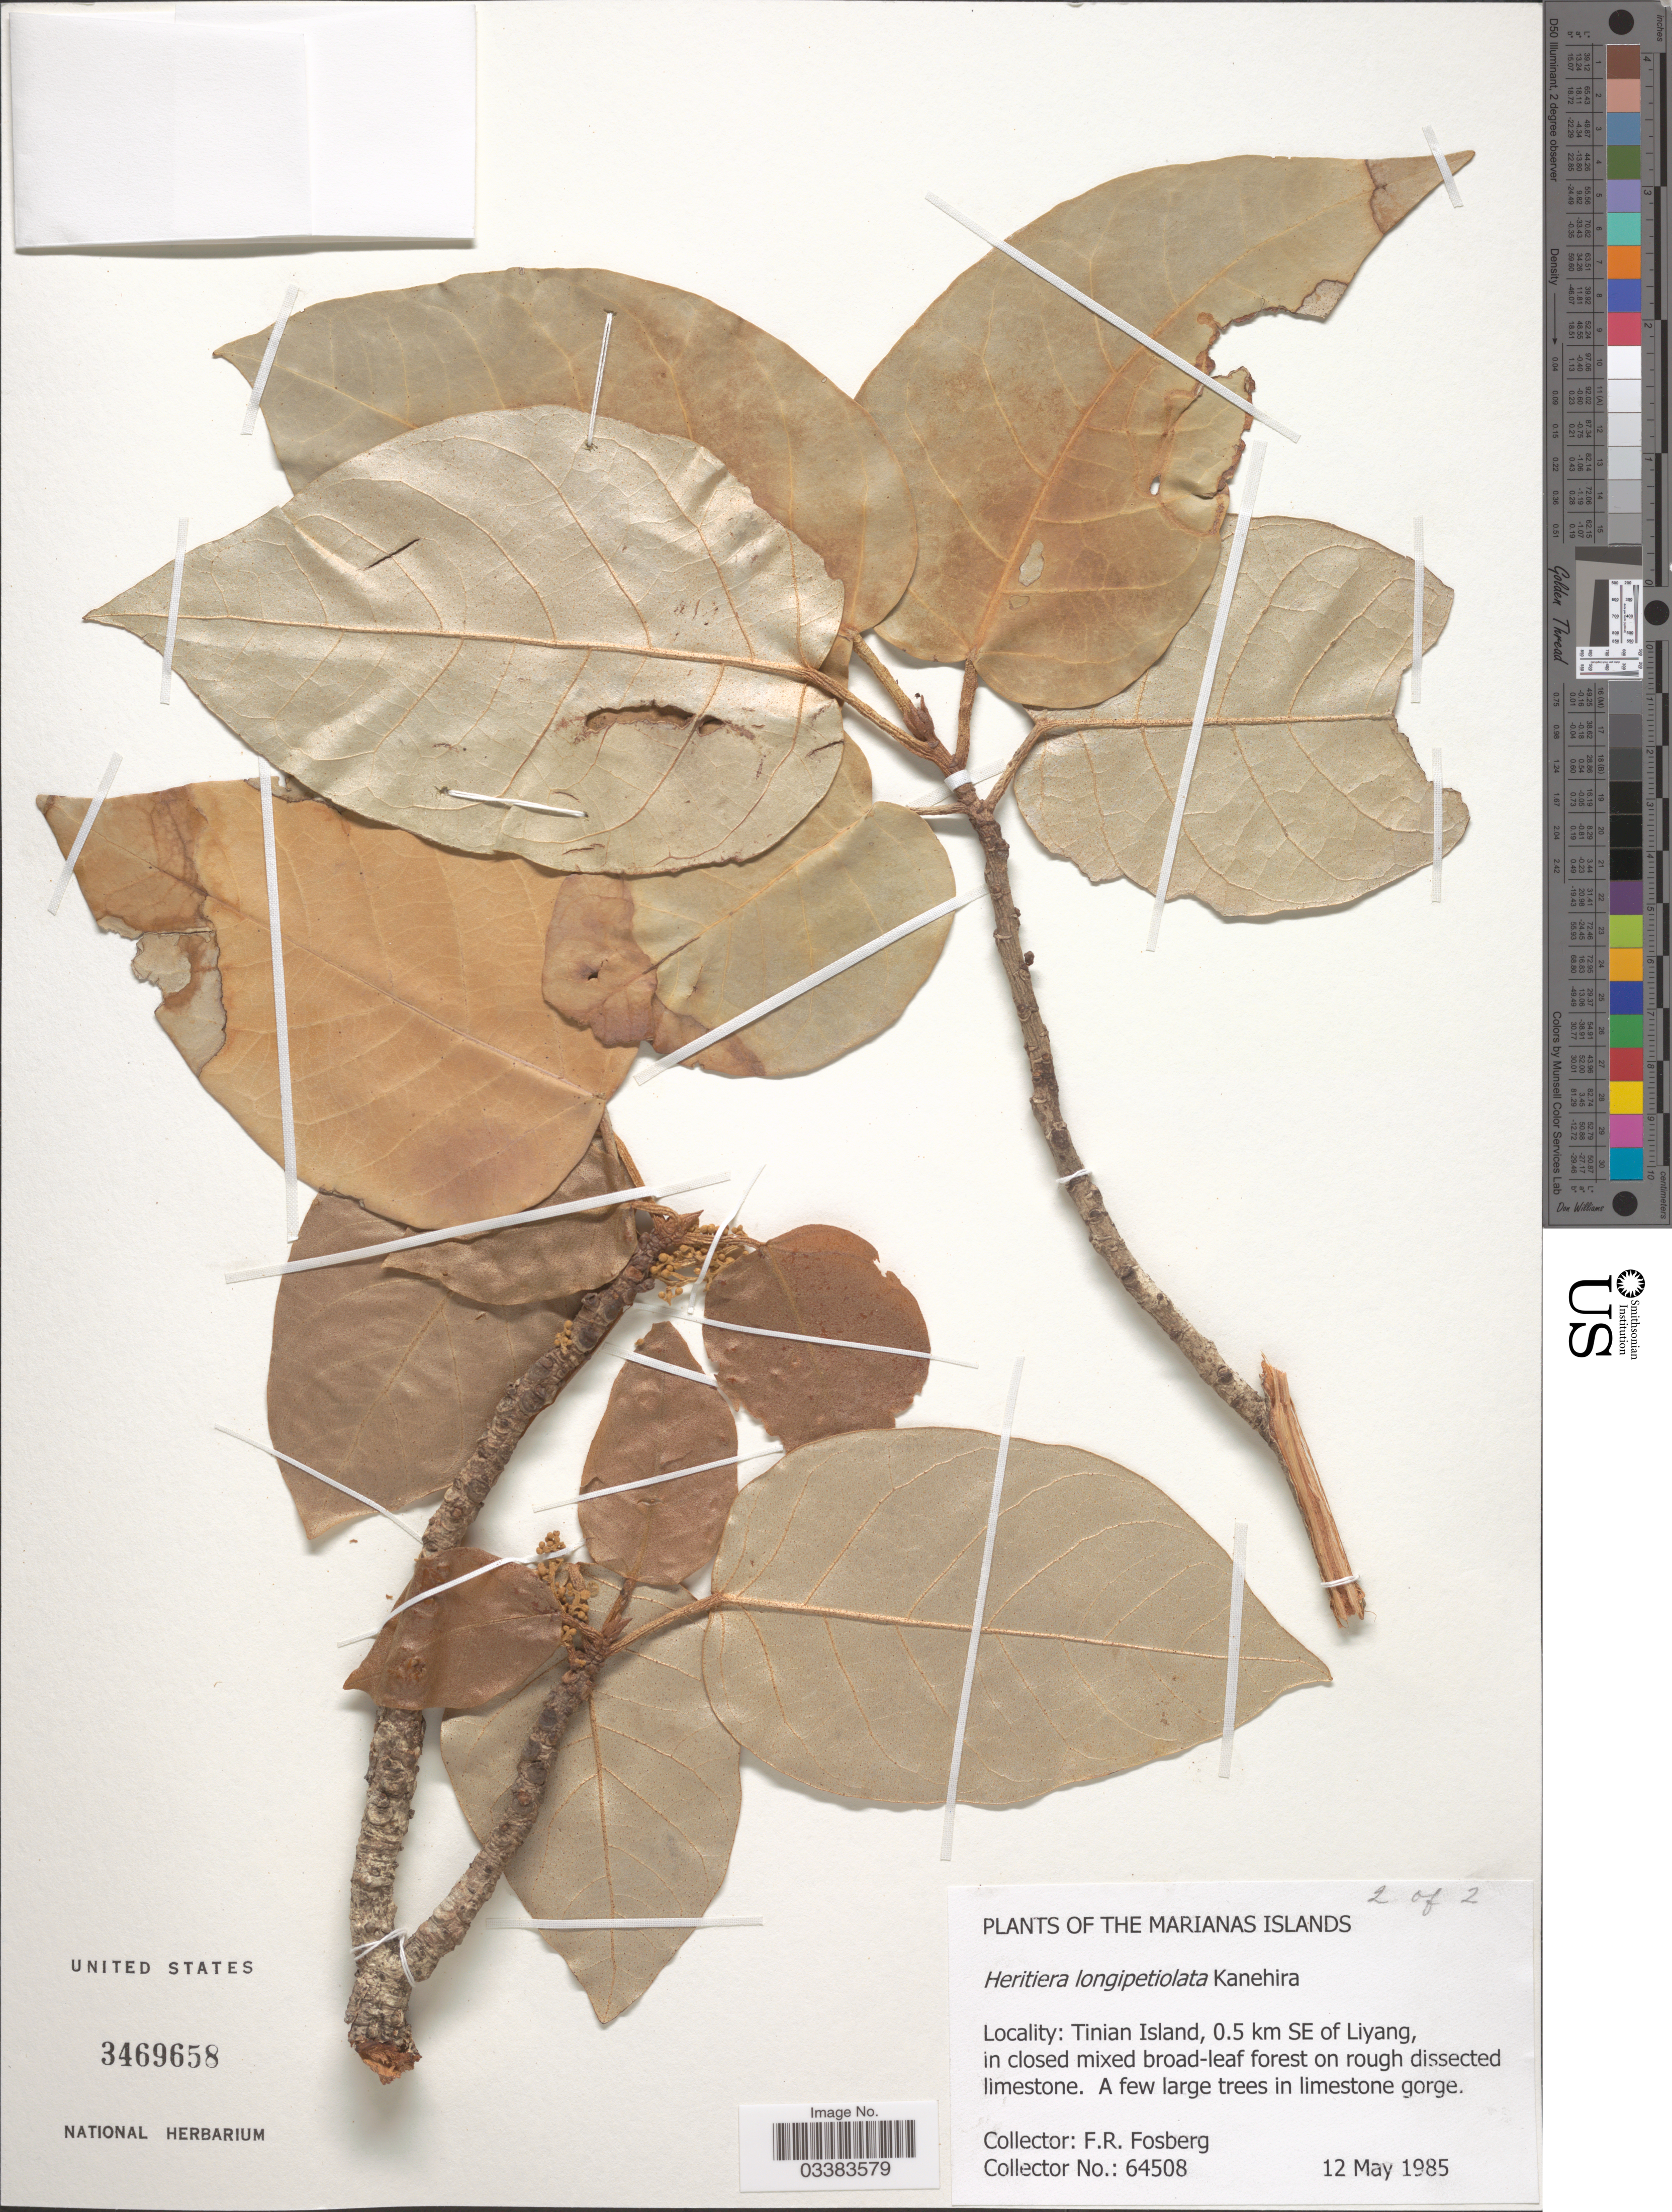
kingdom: Plantae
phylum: Tracheophyta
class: Magnoliopsida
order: Malvales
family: Malvaceae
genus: Heritiera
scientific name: Heritiera longipetiolata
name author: Kaneh.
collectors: F. R. Fosberg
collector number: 64508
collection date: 1985-05-12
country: Northern Mariana Islands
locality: The Marianas Islands. Tinian Island, 0.5 km SE of Liyang.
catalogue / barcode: US 3469658